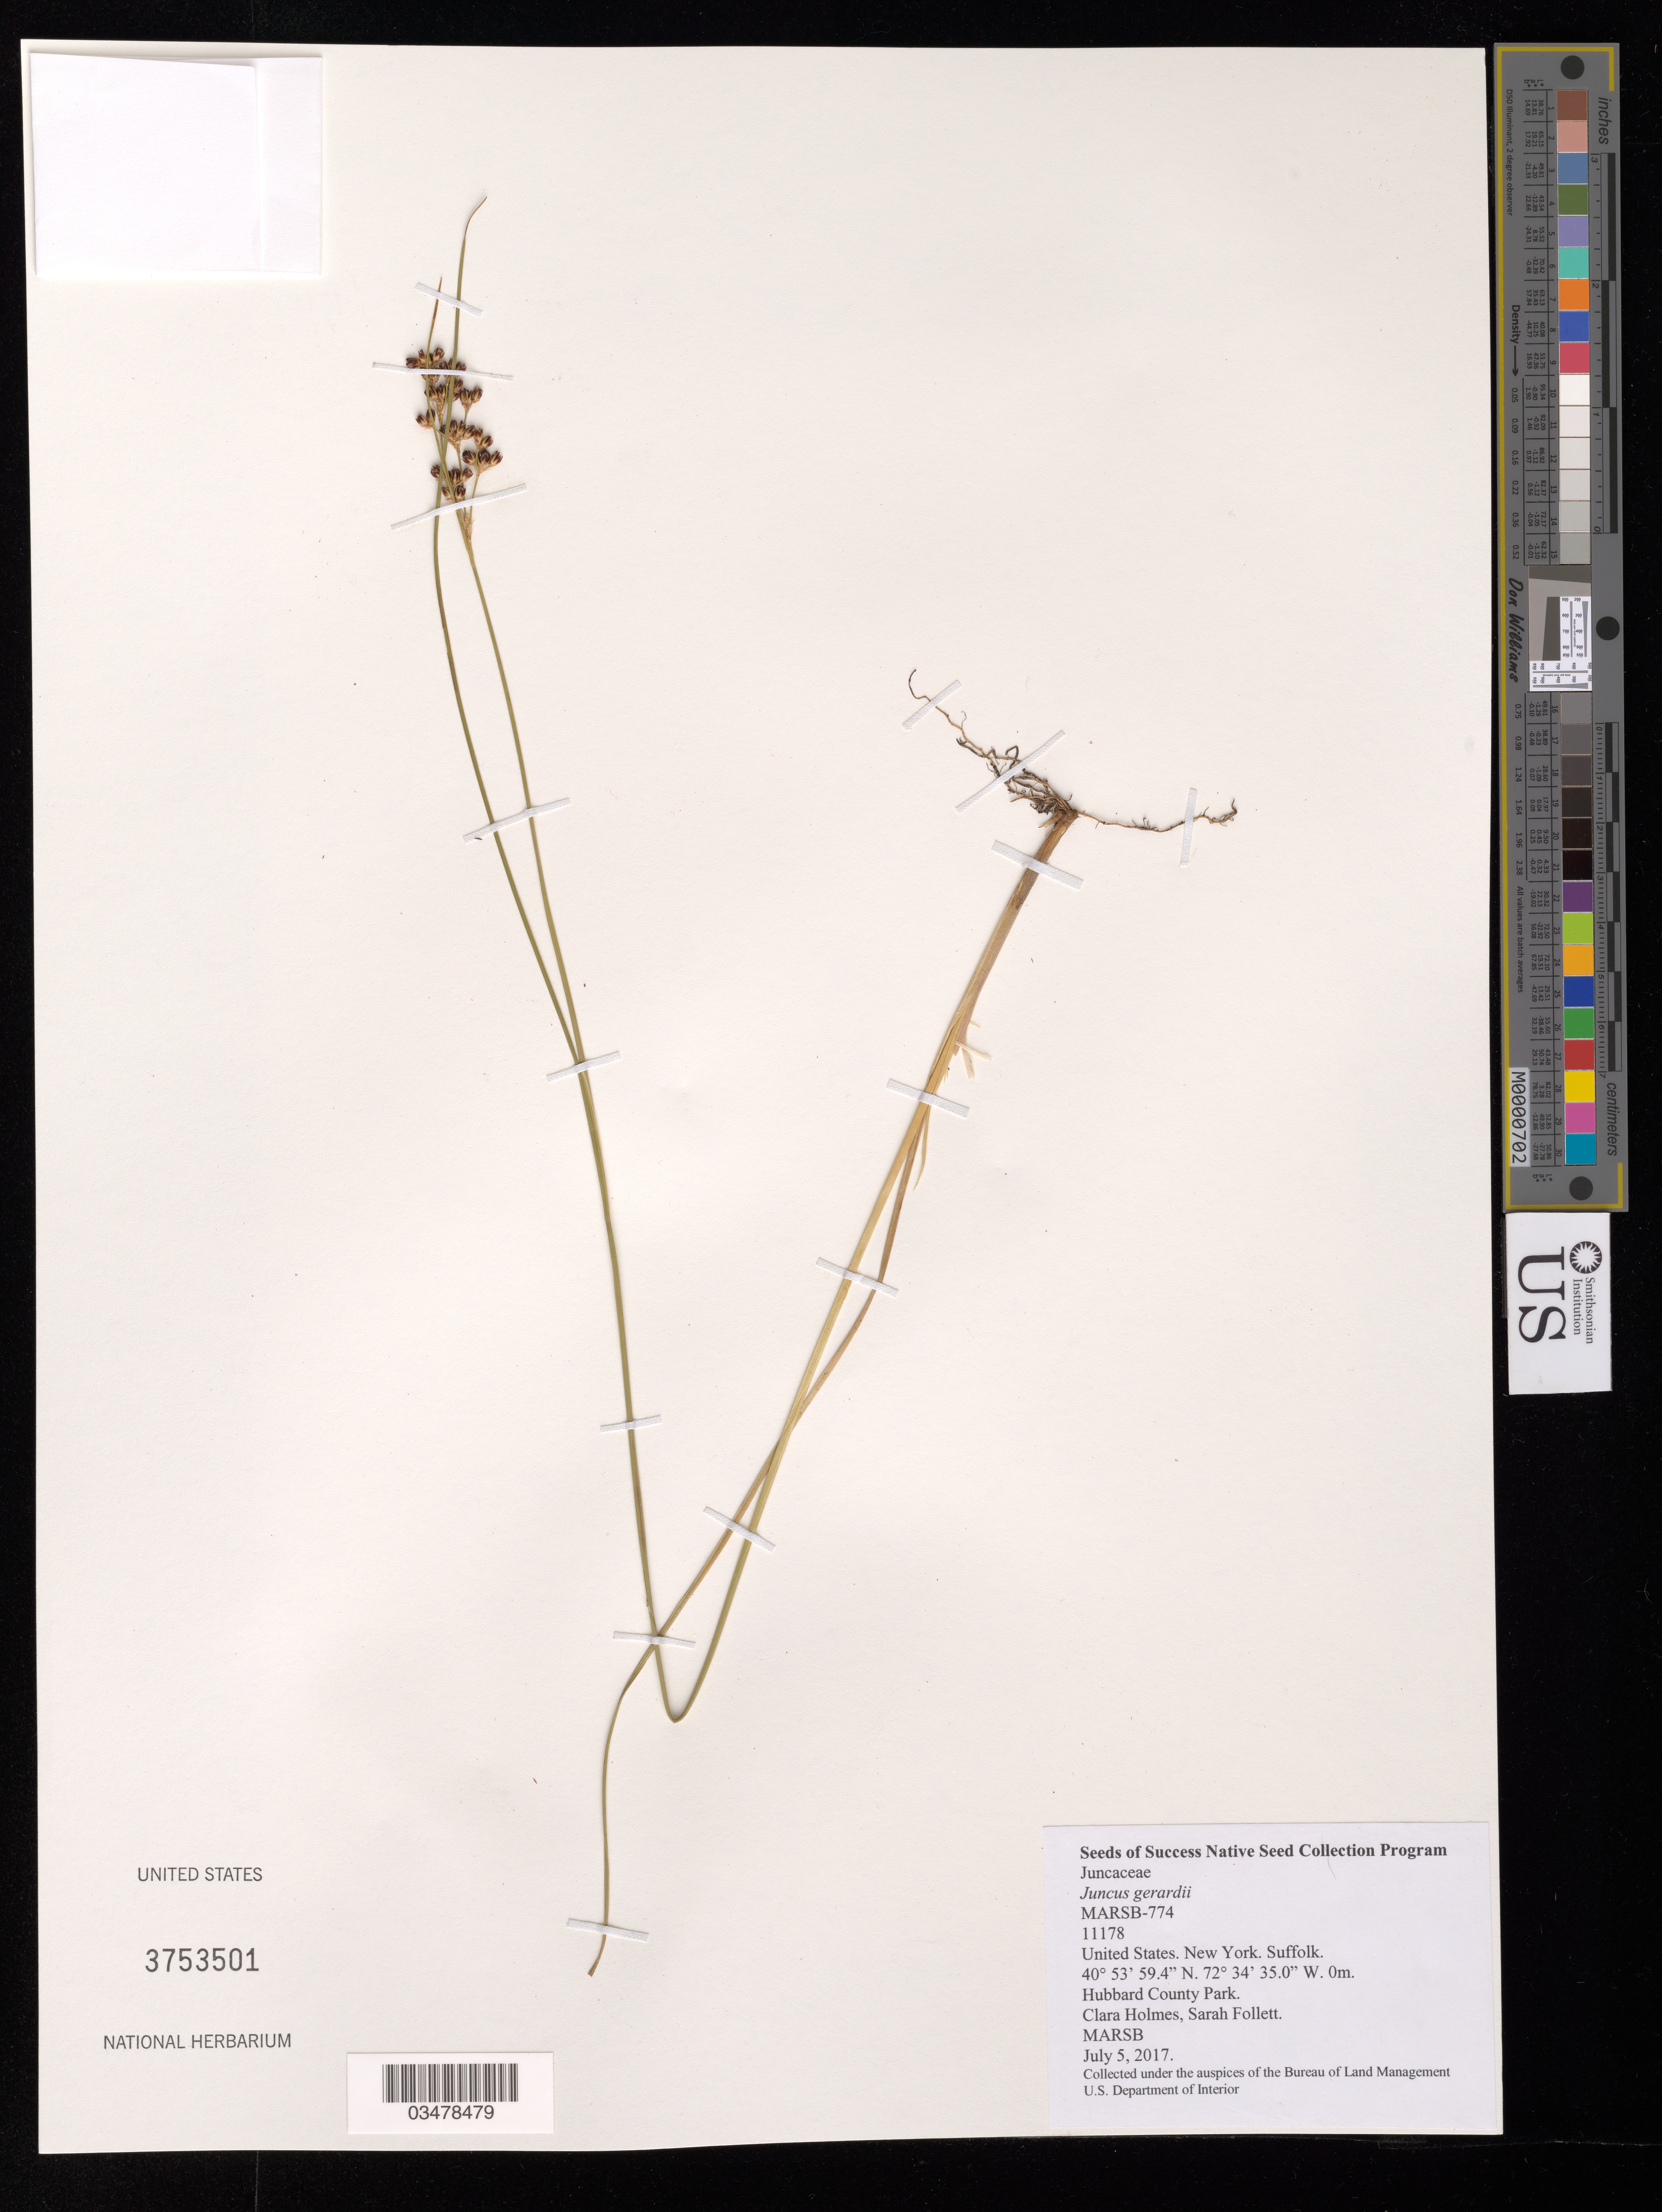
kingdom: Plantae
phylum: Tracheophyta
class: Liliopsida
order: Poales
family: Juncaceae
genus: Juncus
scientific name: Juncus gerardi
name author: Loisel.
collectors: C. Holmes & S. Follett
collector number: MARSB-774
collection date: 2017-07-05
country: United States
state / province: New York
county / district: Suffolk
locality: Hubbard County Park, Eastern Side of Marsh off White Trail past 2nd Pond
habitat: High Salt Marsh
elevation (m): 0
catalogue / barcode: US 3753501